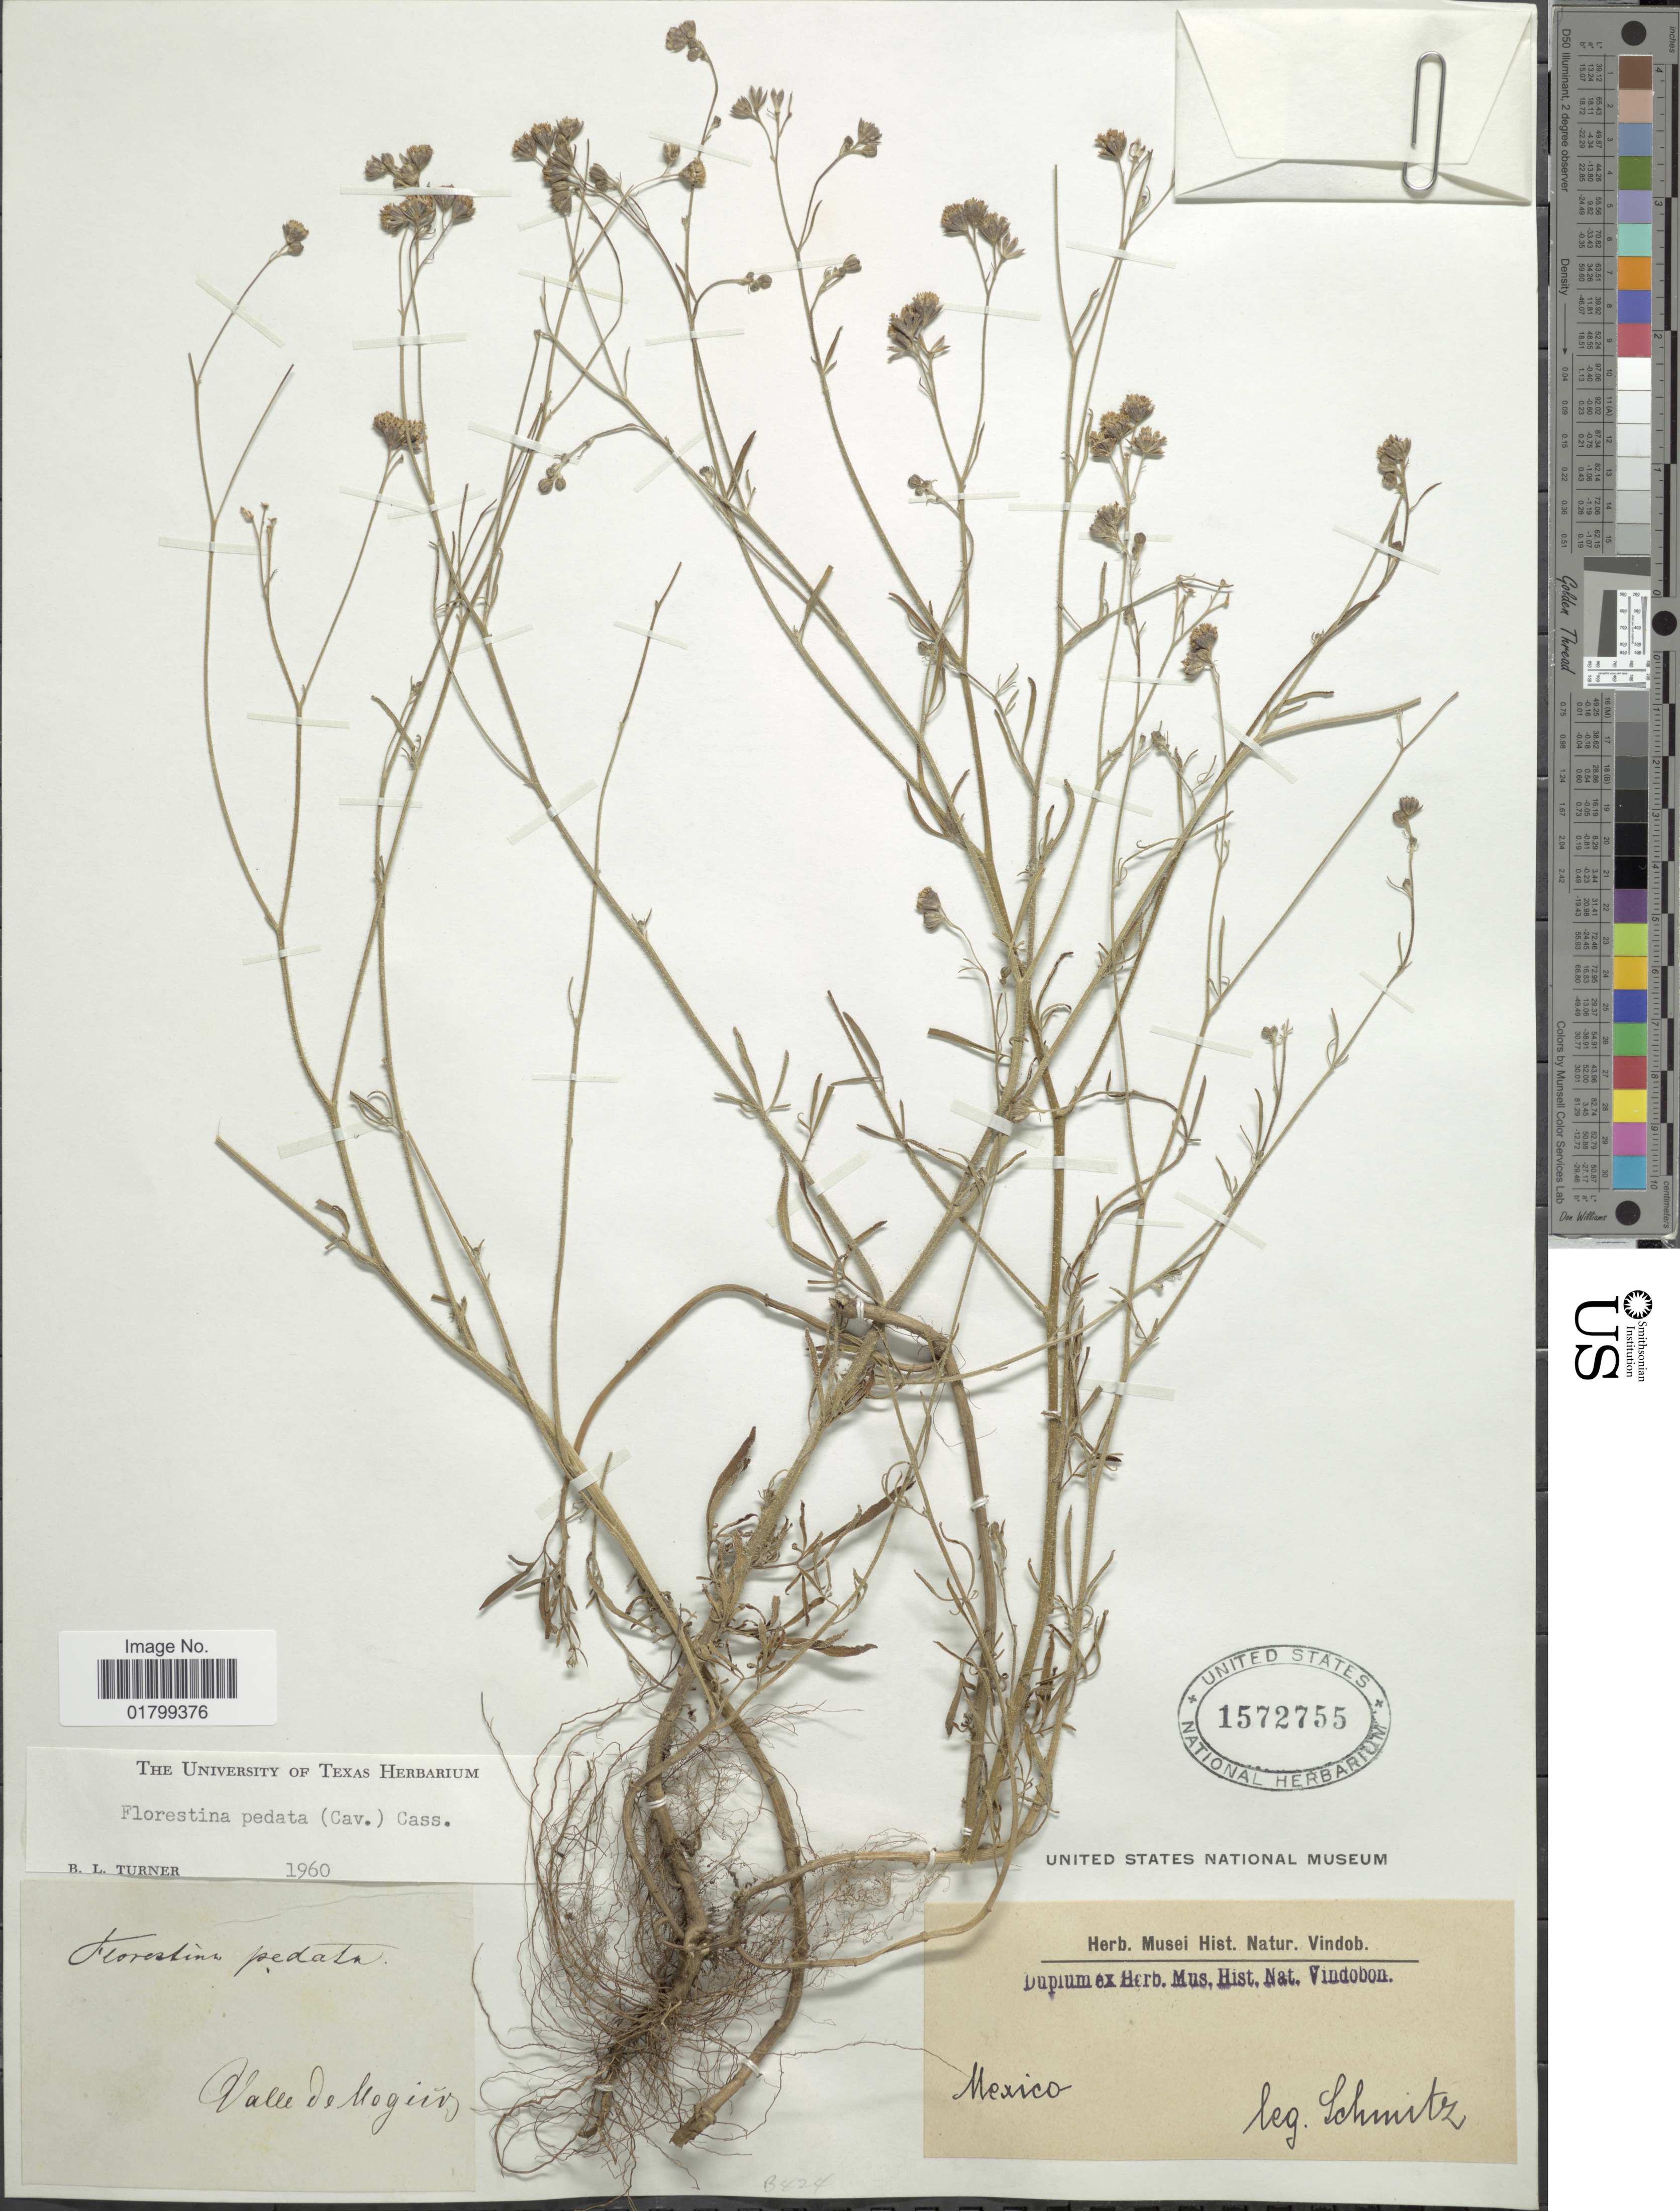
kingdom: Plantae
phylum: Tracheophyta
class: Magnoliopsida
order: Asterales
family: Asteraceae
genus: Florestina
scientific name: Florestina pedata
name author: (Cav.) Cass.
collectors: -. Schmitz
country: Mexico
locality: Valle de Mogiv [interpreted]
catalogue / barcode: US 1572755